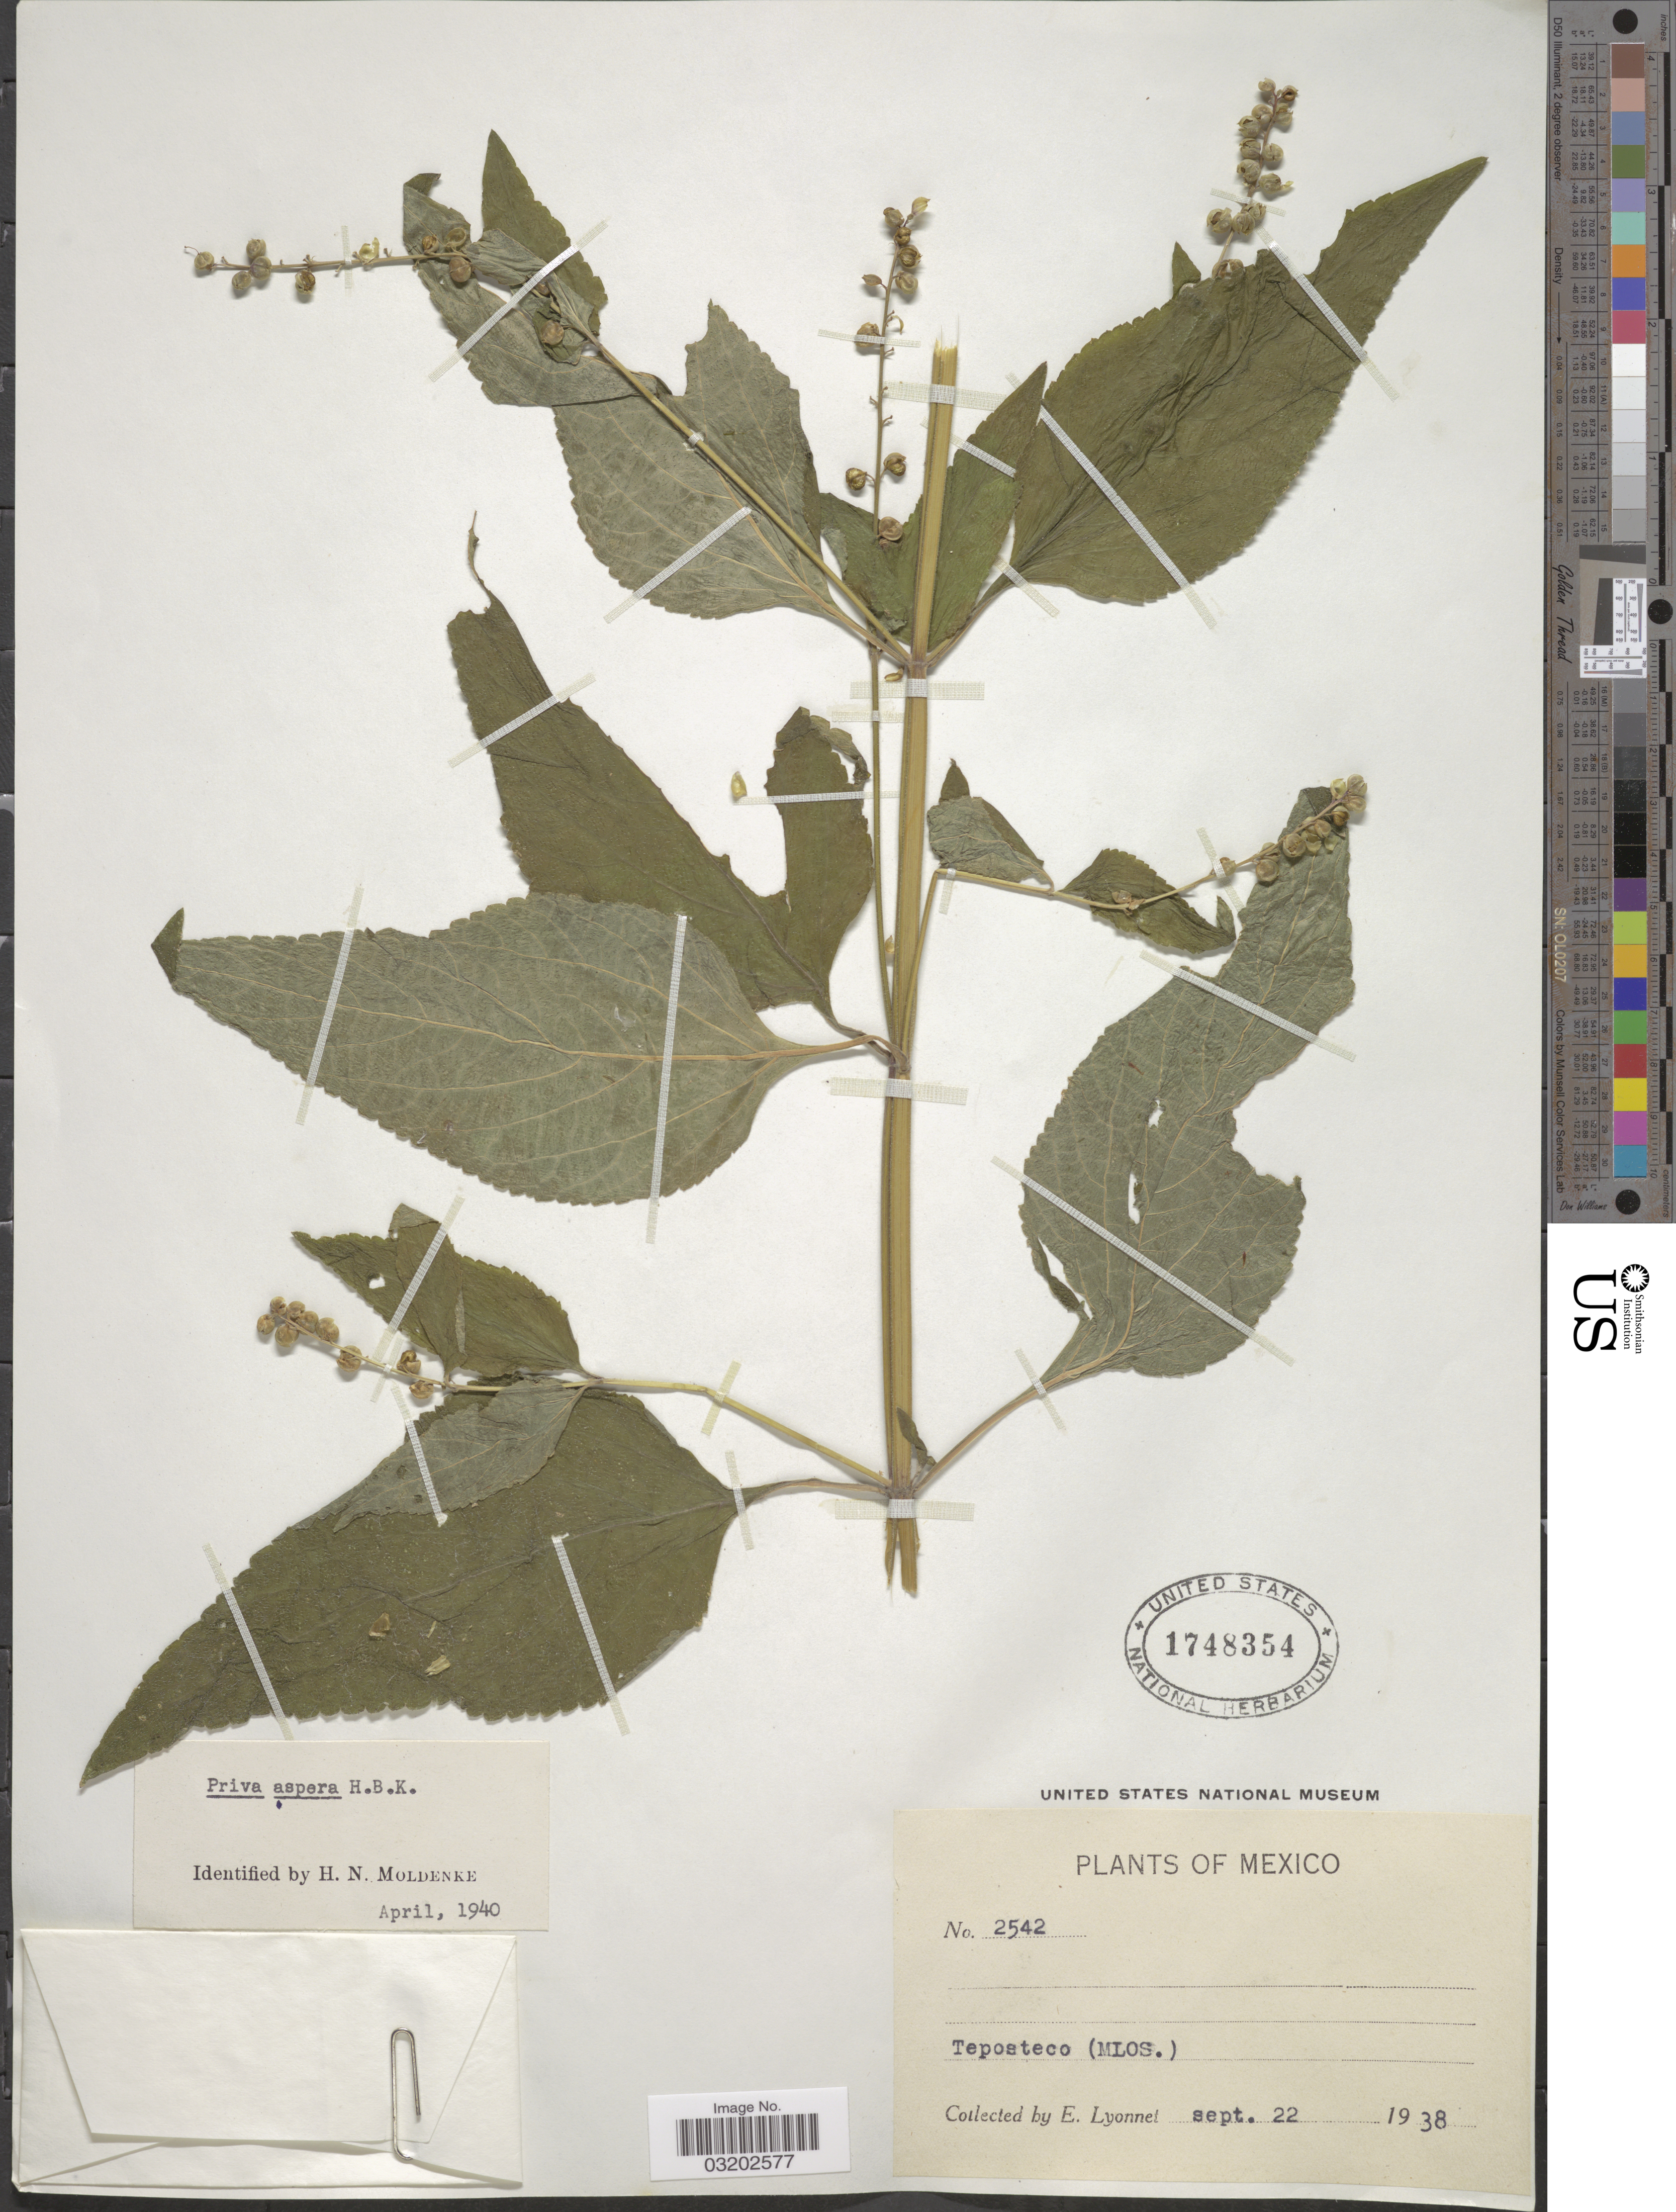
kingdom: Plantae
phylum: Tracheophyta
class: Magnoliopsida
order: Lamiales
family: Verbenaceae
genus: Priva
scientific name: Priva aspera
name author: Kunth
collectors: E. Lyonnet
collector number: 2542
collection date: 1938-09-22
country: Mexico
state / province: Morelos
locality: Teposteco.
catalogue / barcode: US 1748354